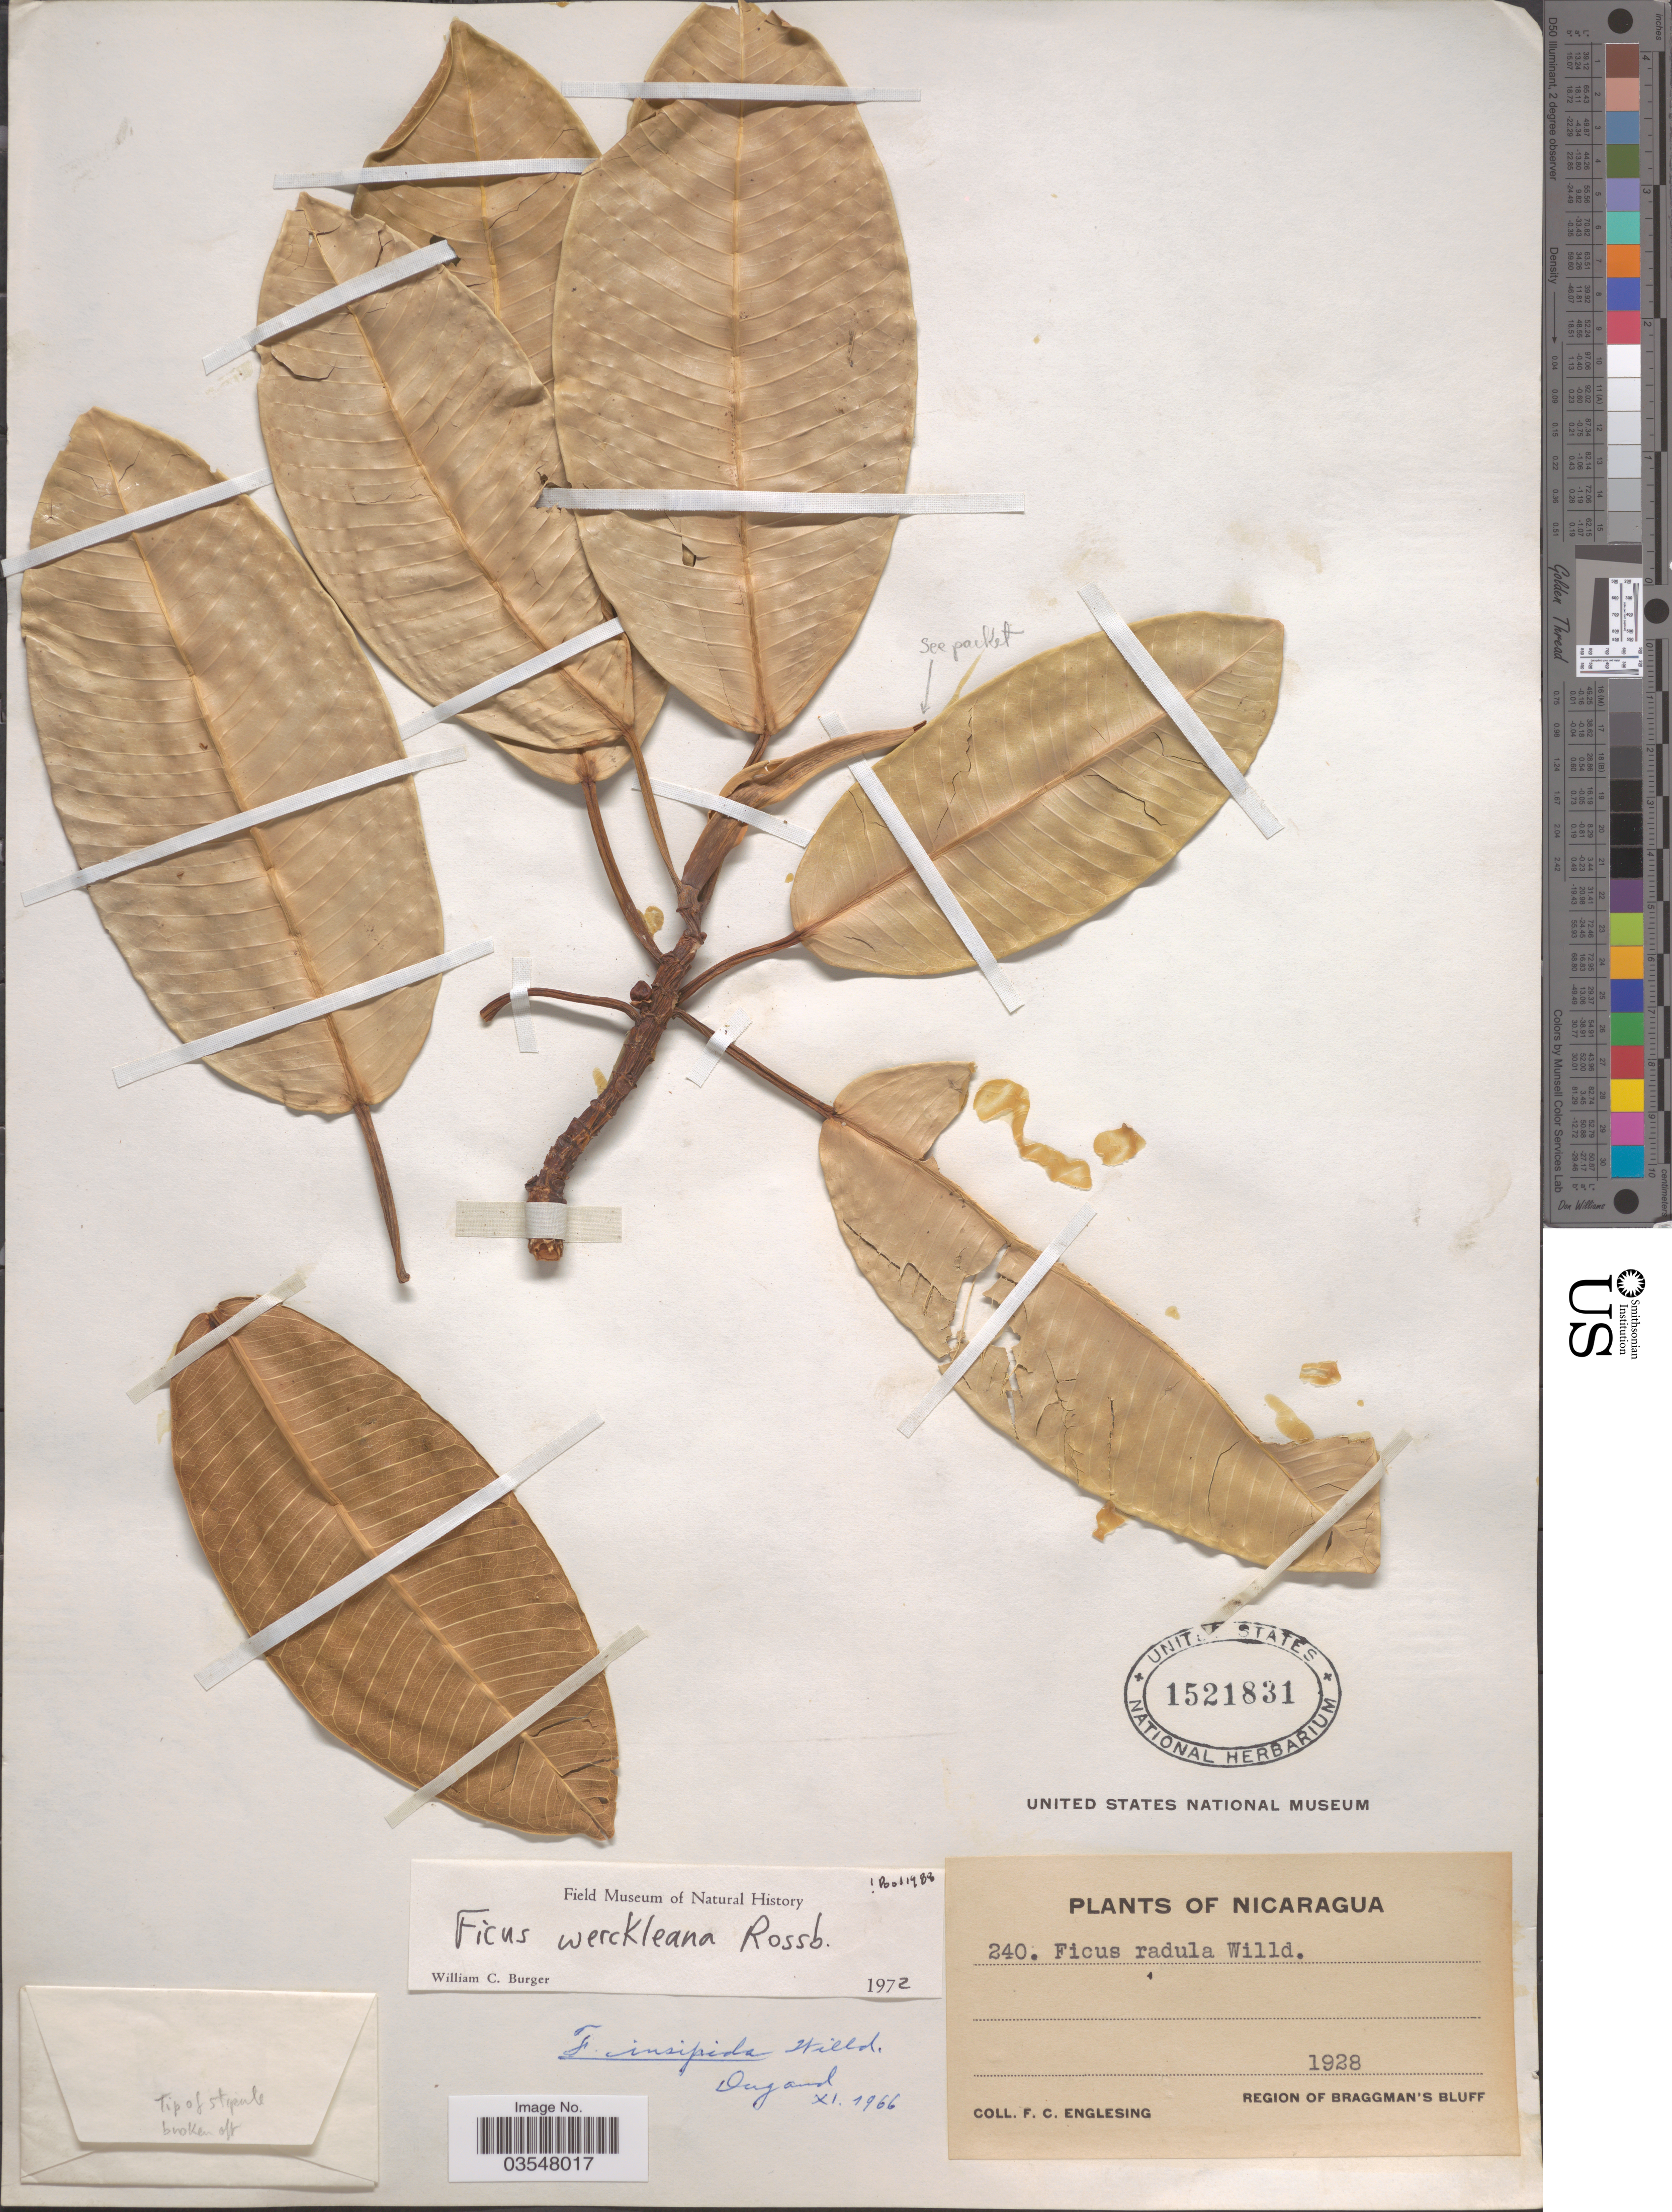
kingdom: Plantae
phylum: Tracheophyta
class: Magnoliopsida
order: Rosales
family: Moraceae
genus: Ficus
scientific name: Ficus werckleana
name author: Rossberg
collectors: F. Englesing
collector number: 240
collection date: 1928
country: Nicaragua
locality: Region of Braggman's Bluff.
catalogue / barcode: US 1521831